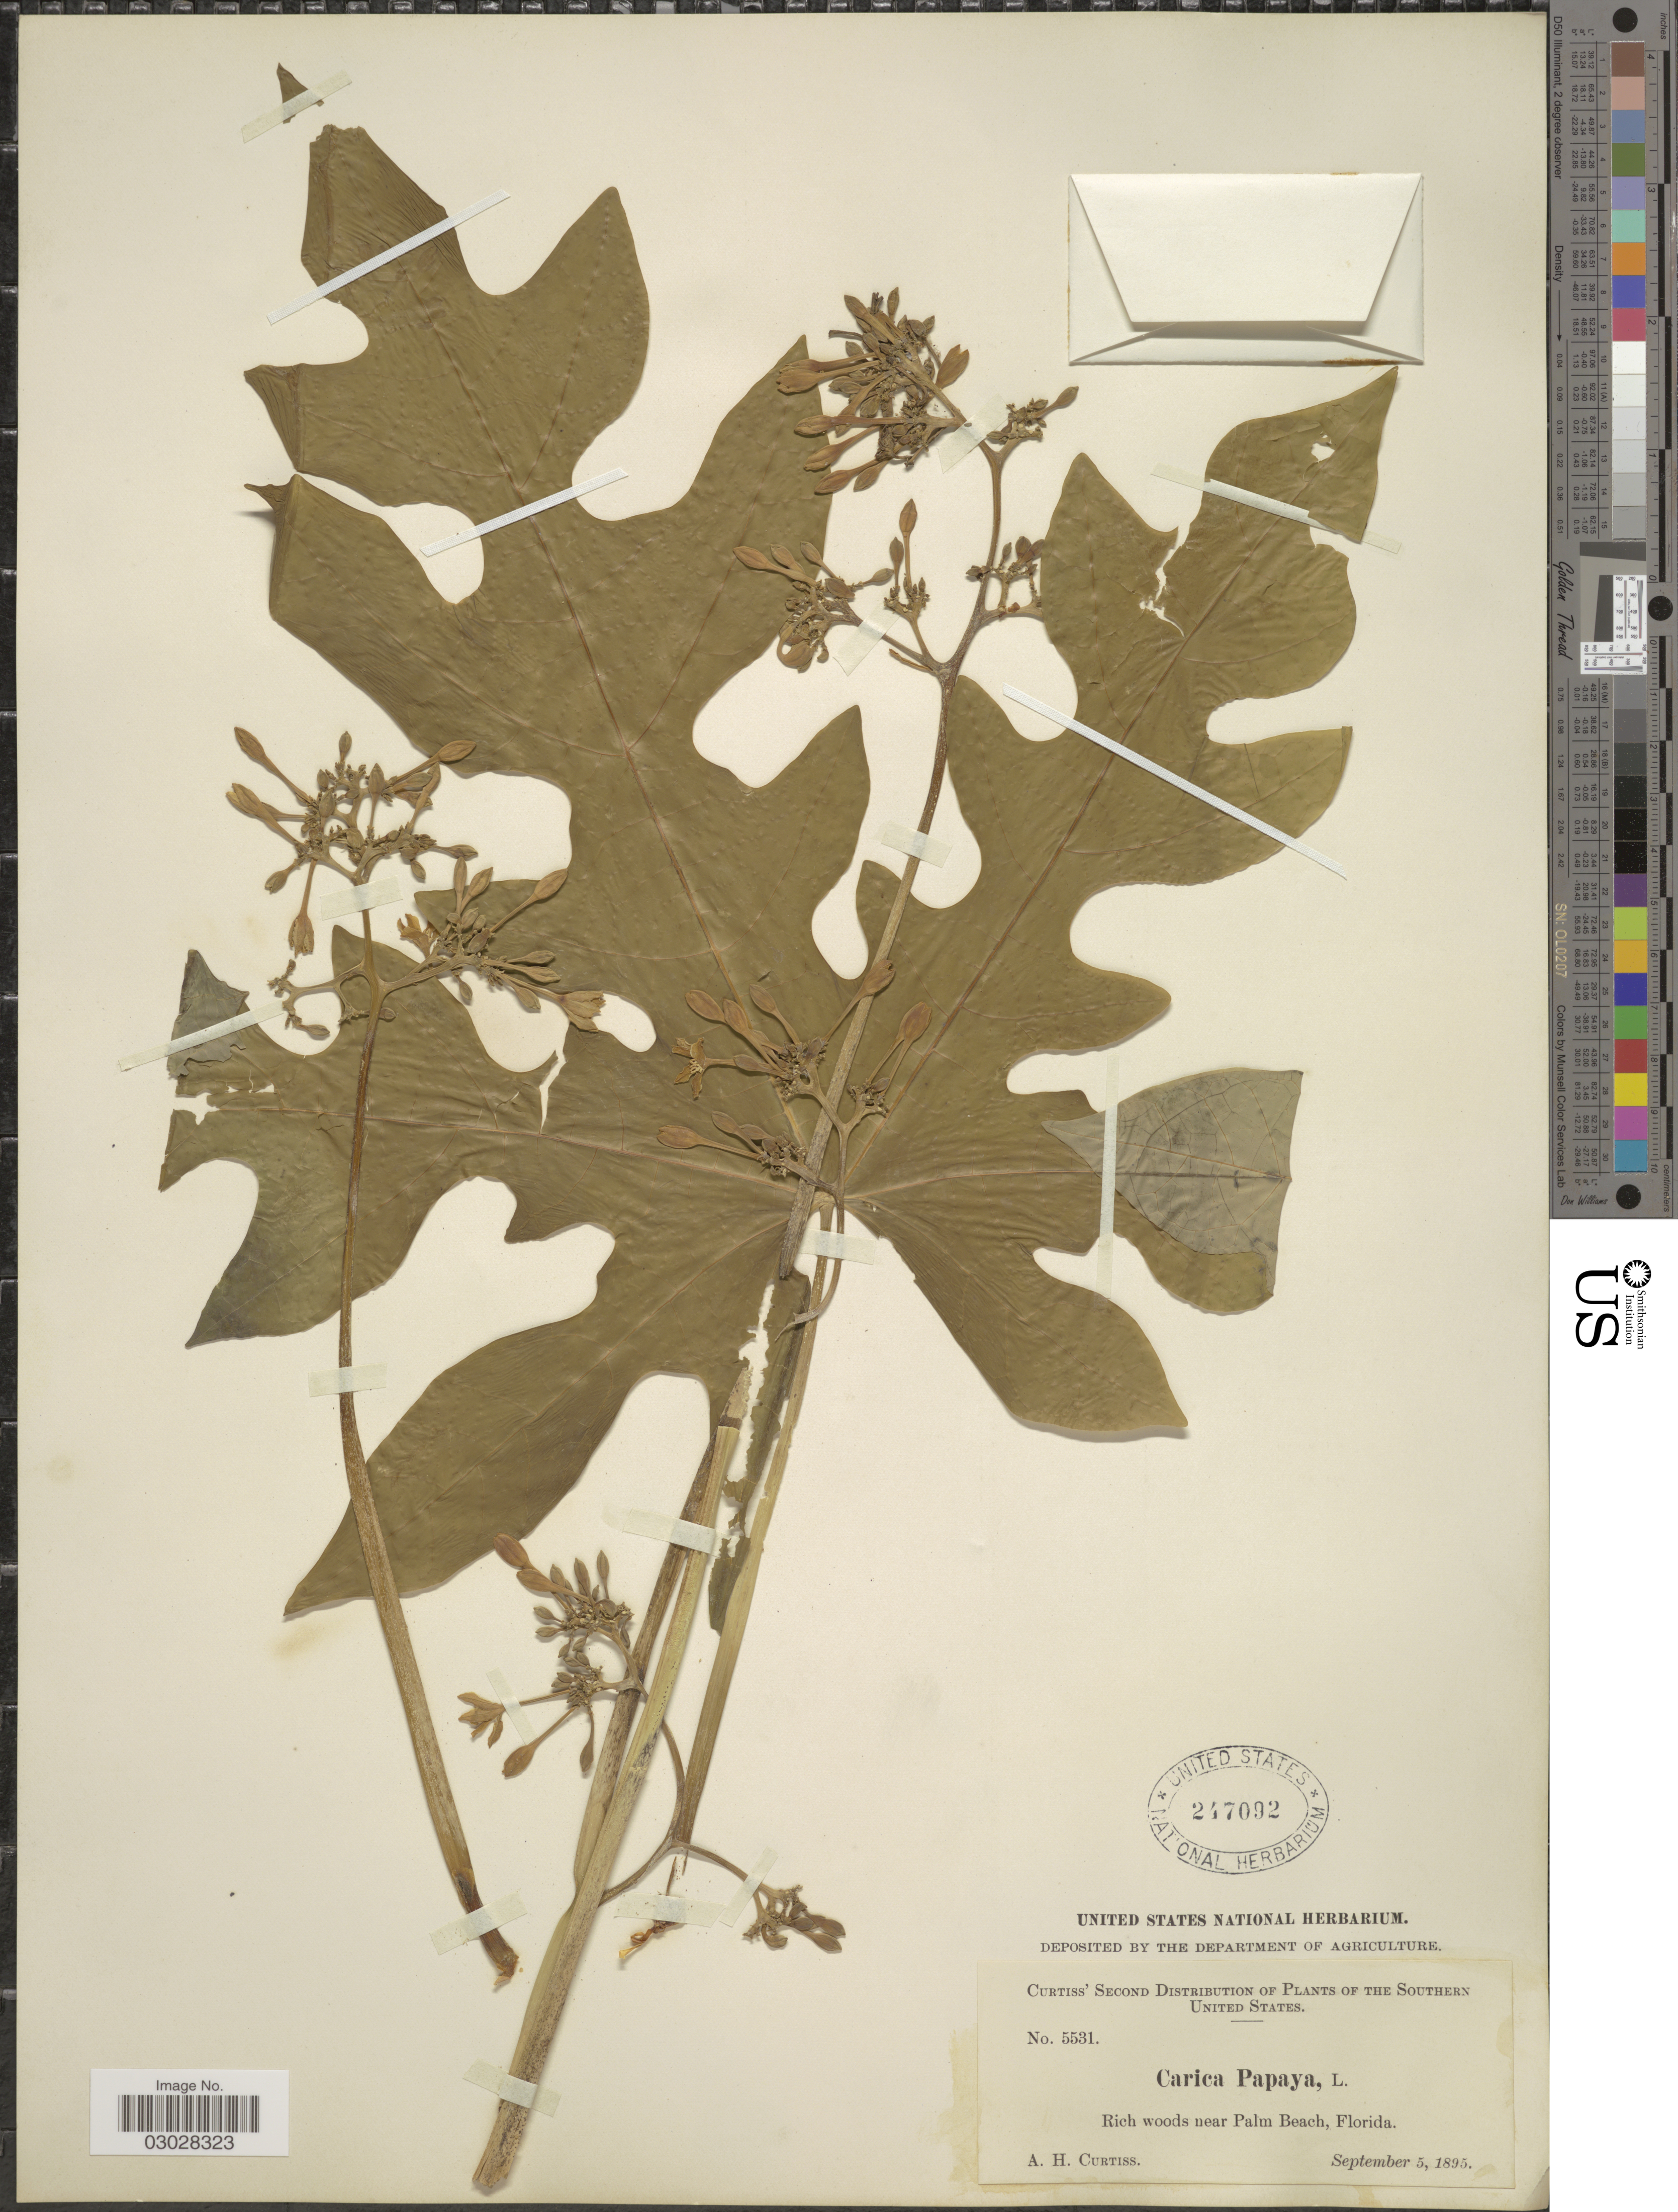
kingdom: Plantae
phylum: Tracheophyta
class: Magnoliopsida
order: Brassicales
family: Caricaceae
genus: Carica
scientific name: Carica papaya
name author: L.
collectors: A. H. Curtiss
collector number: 5531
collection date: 1895-09-05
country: United States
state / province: Florida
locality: The Southern United States. Rich woods near Palm Beach, Florida.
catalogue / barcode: US 247092